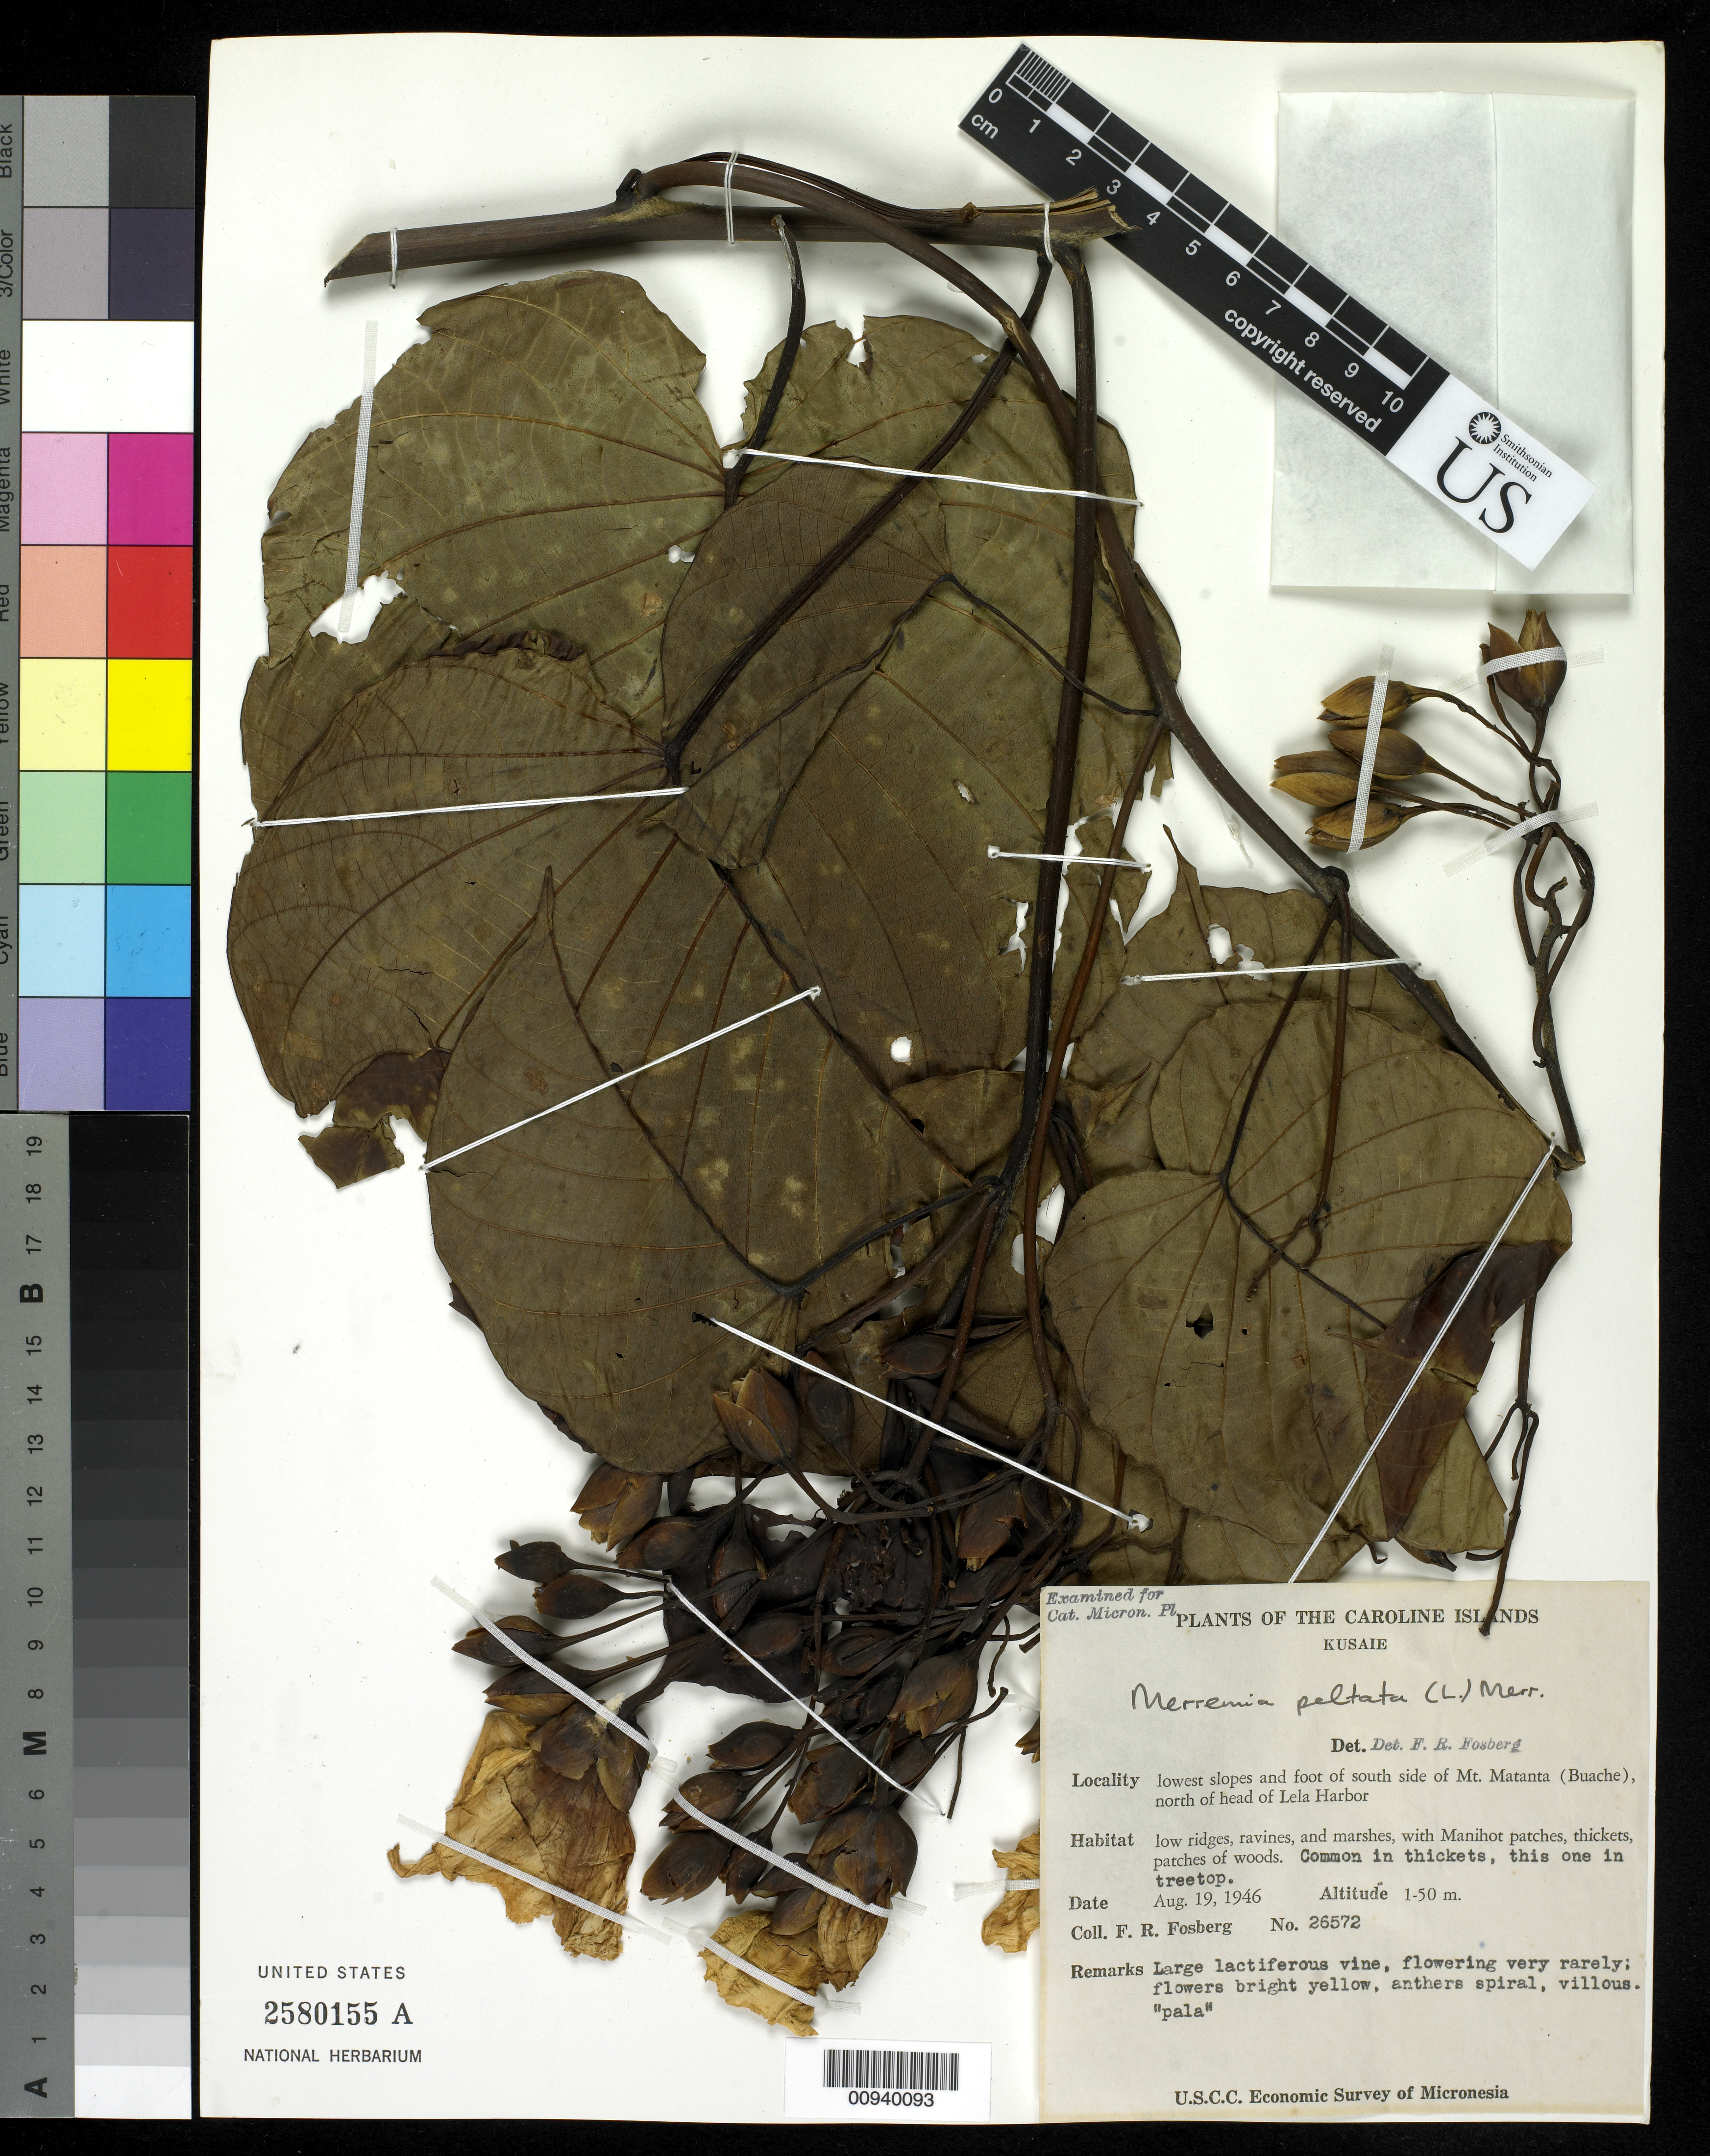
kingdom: Plantae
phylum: Tracheophyta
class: Magnoliopsida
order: Solanales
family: Convolvulaceae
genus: Decalobanthus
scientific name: Decalobanthus peltatus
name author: (L.) A. R. Simões & Staples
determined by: Wagner, W. L., (BOT), Smithsonian Institution - National Museum of Natural History (UNITED STATES)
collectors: F. R. Fosberg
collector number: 26572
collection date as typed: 19 Aug 1946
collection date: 1946-08-19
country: Micronesia, Federated States of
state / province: Kosrae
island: Kosrae [Kusaie]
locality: Lowest slopes and foot of S side of Mt. Matanta (Buache), N of head of Lela Harbor.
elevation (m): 1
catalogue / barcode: US 2580155